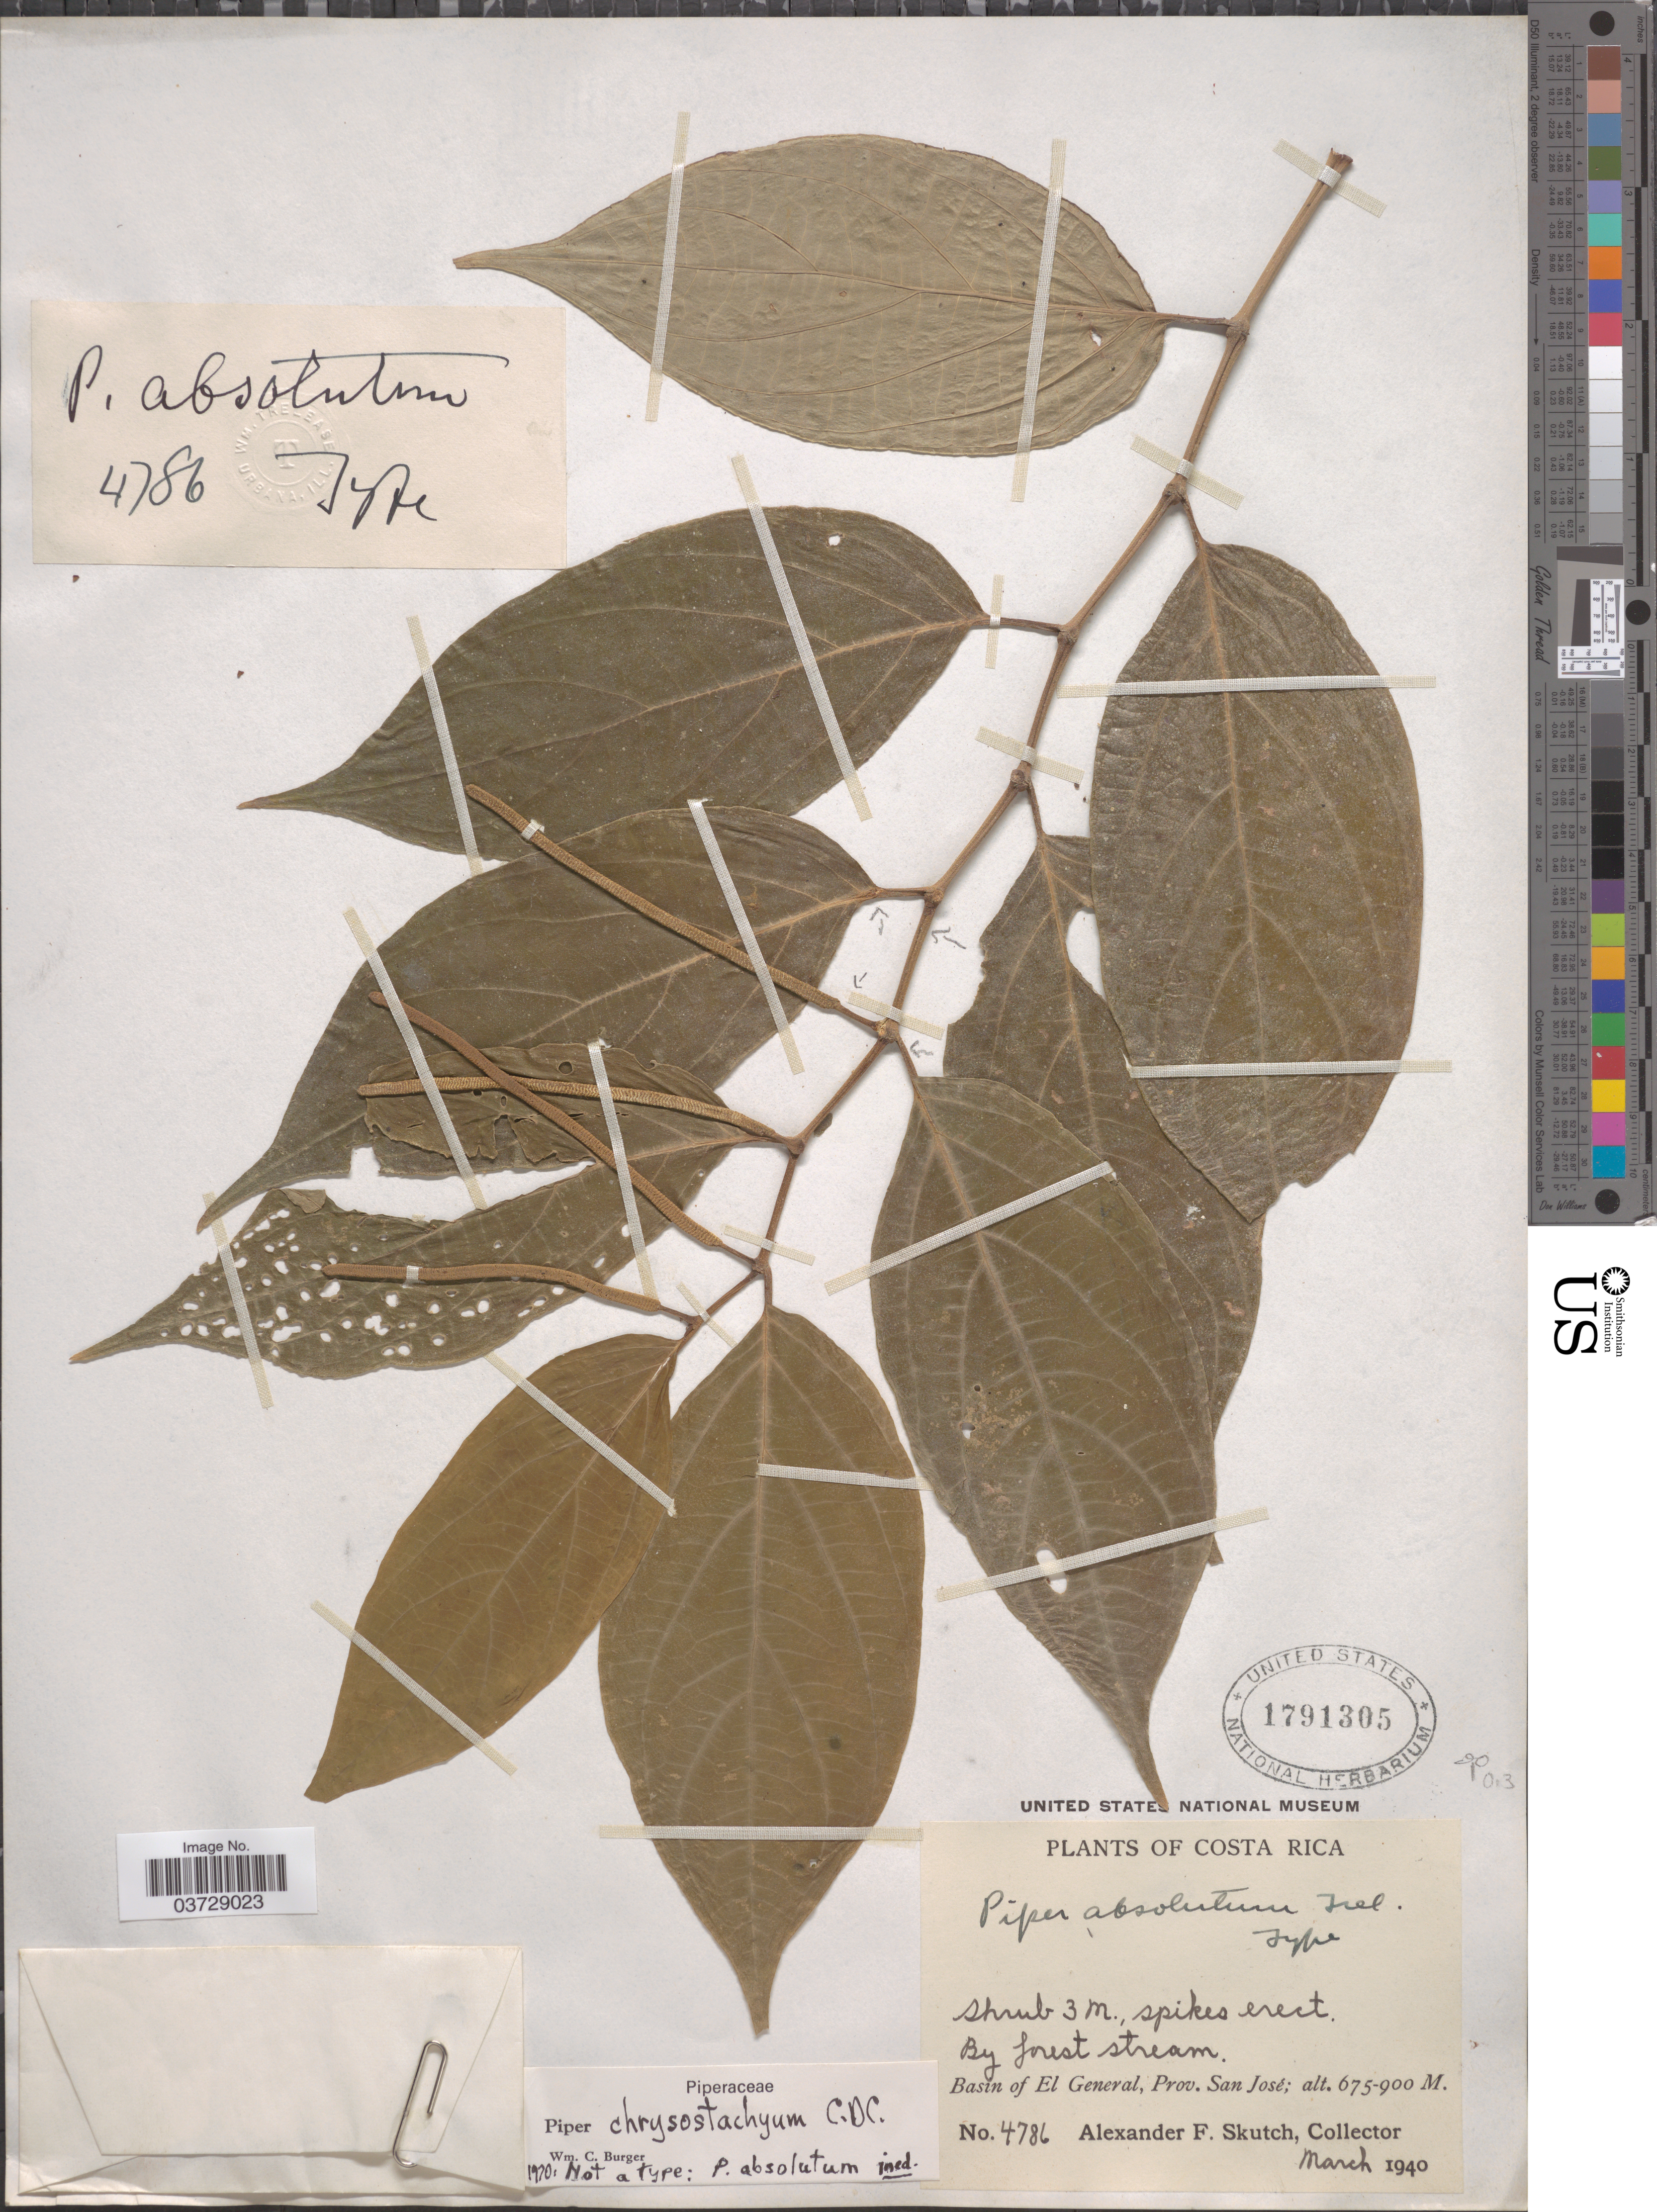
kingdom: Plantae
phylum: Tracheophyta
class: Magnoliopsida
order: Piperales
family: Piperaceae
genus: Piper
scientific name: Piper chrysostachyum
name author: C. DC.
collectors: A. F. Skutch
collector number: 4786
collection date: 1940-03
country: Costa Rica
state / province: San José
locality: By forest stream. Basin of El General.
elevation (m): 675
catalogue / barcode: US 1791305